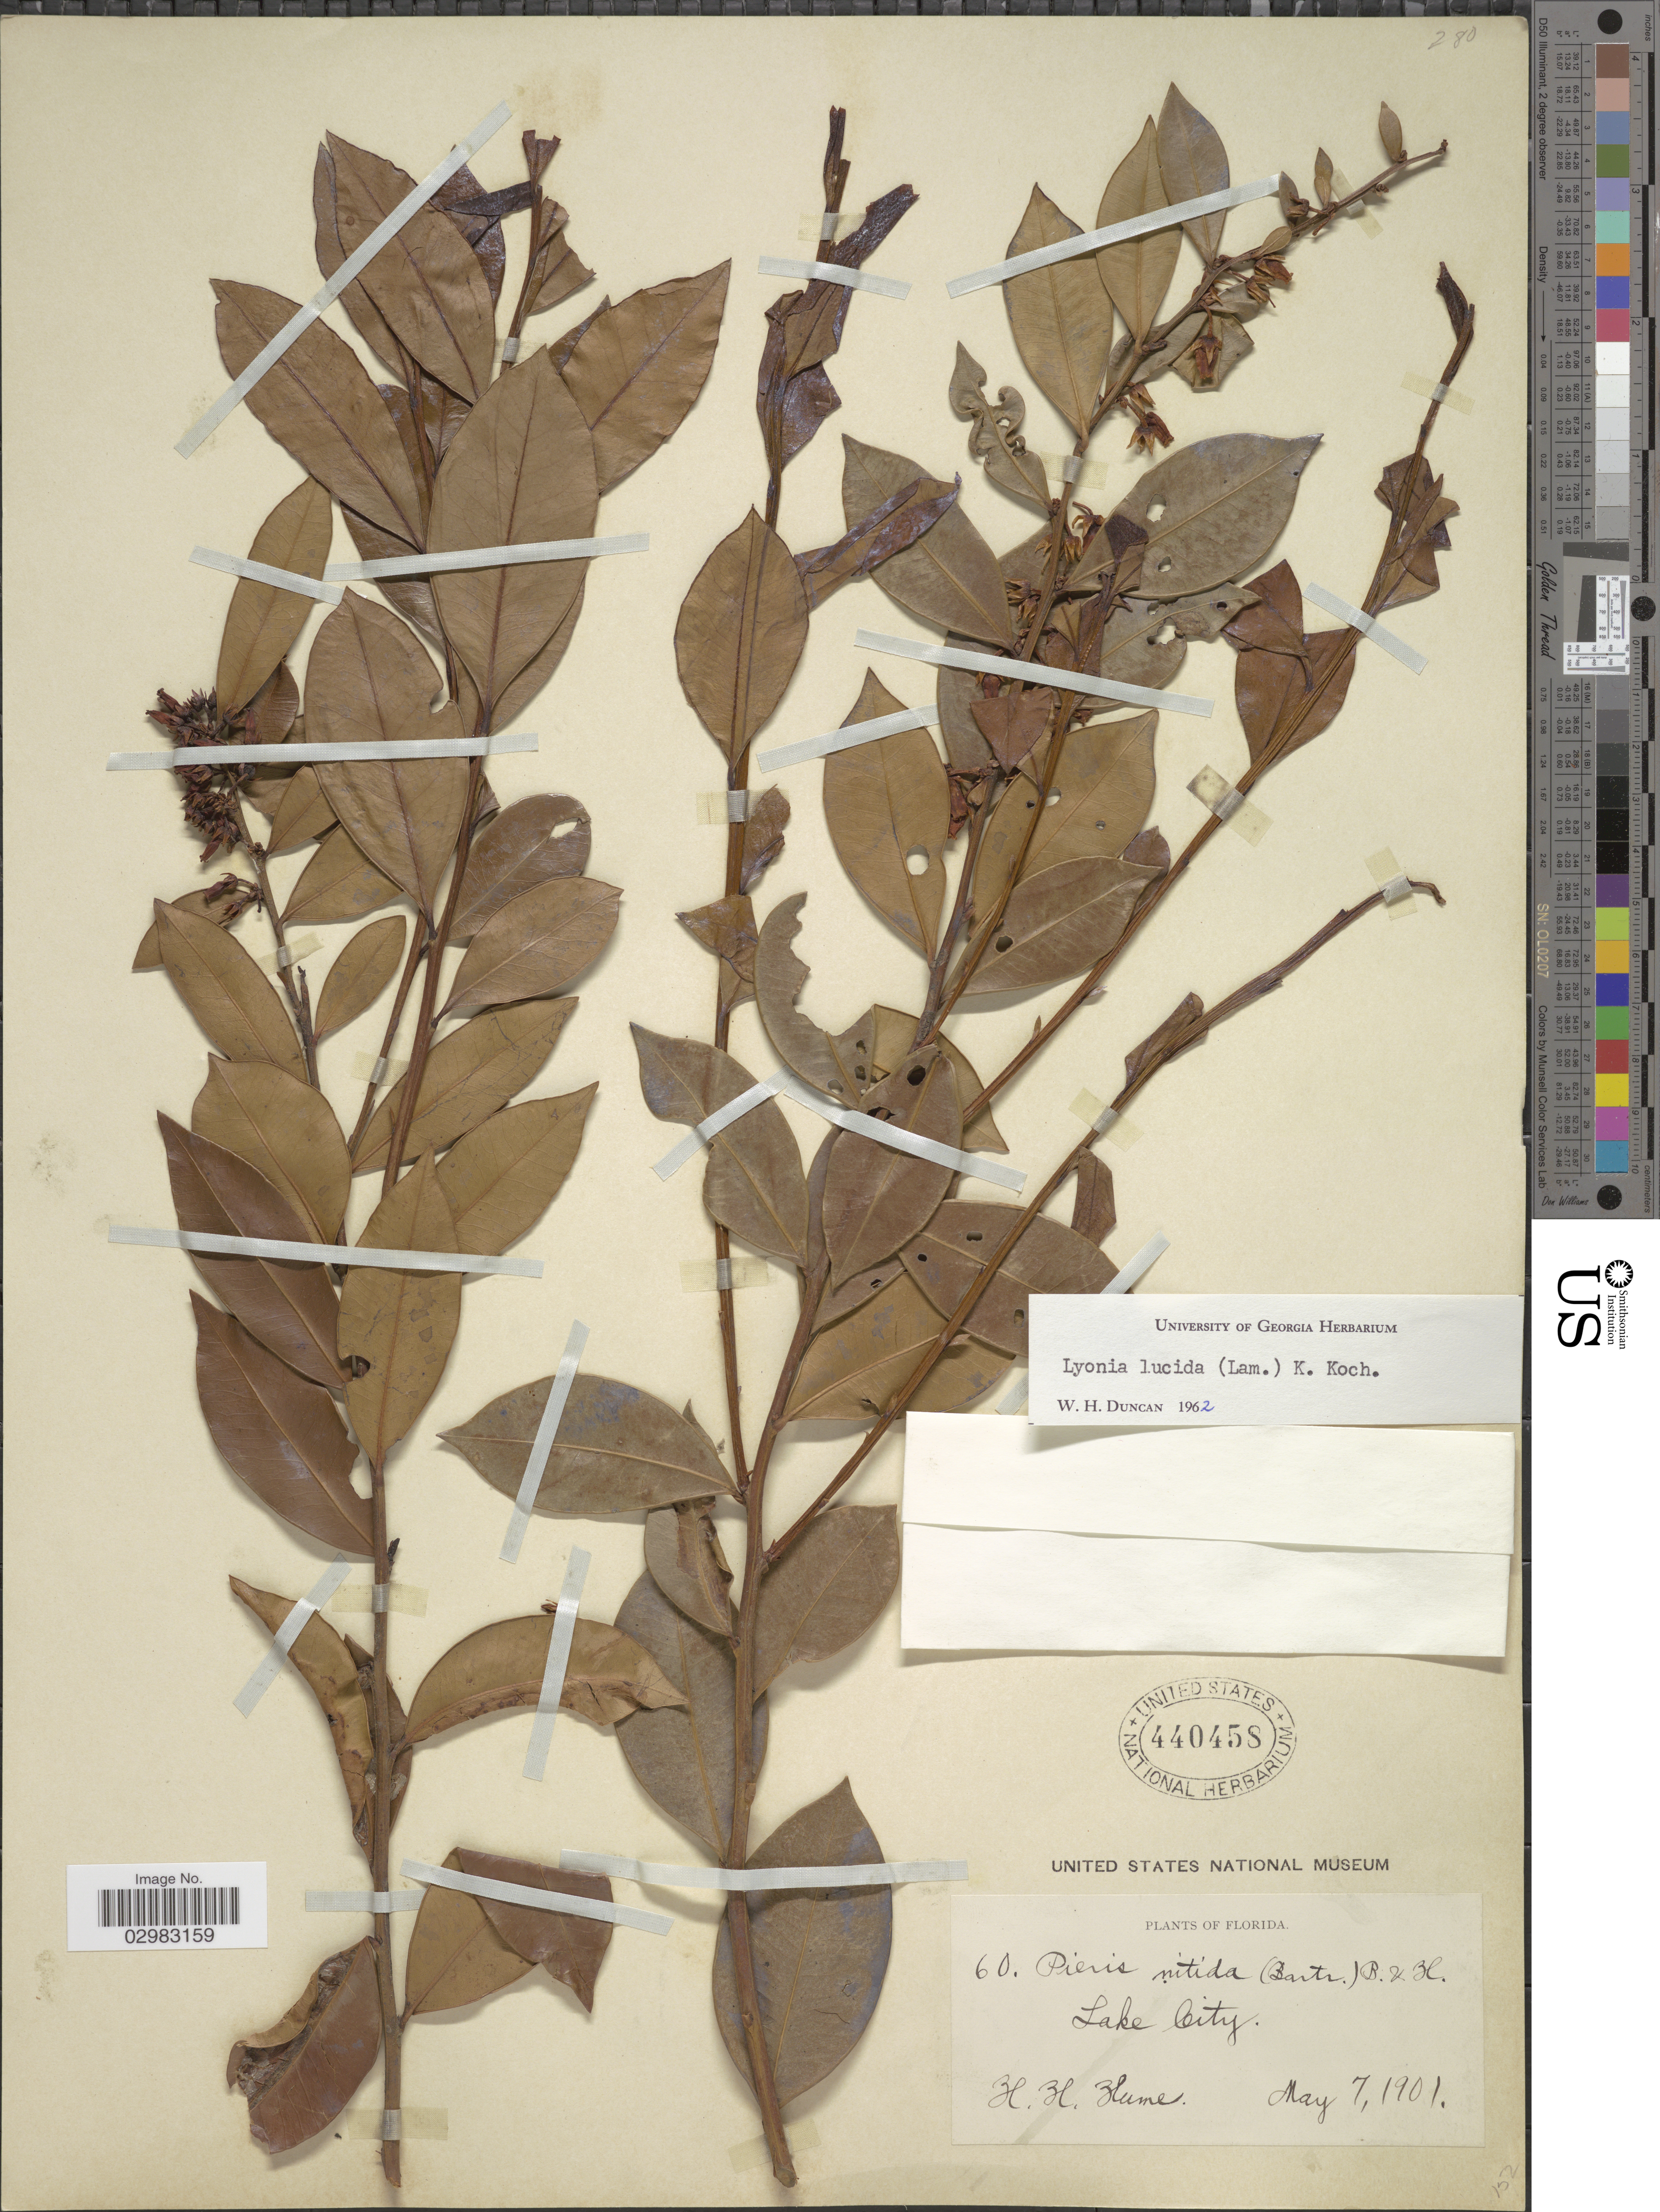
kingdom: Plantae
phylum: Tracheophyta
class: Magnoliopsida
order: Ericales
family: Ericaceae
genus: Lyonia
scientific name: Lyonia lucida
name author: K. Koch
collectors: H. Hume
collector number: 60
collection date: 1901-05-07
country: United States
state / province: Florida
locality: Lake City.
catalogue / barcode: US 440458